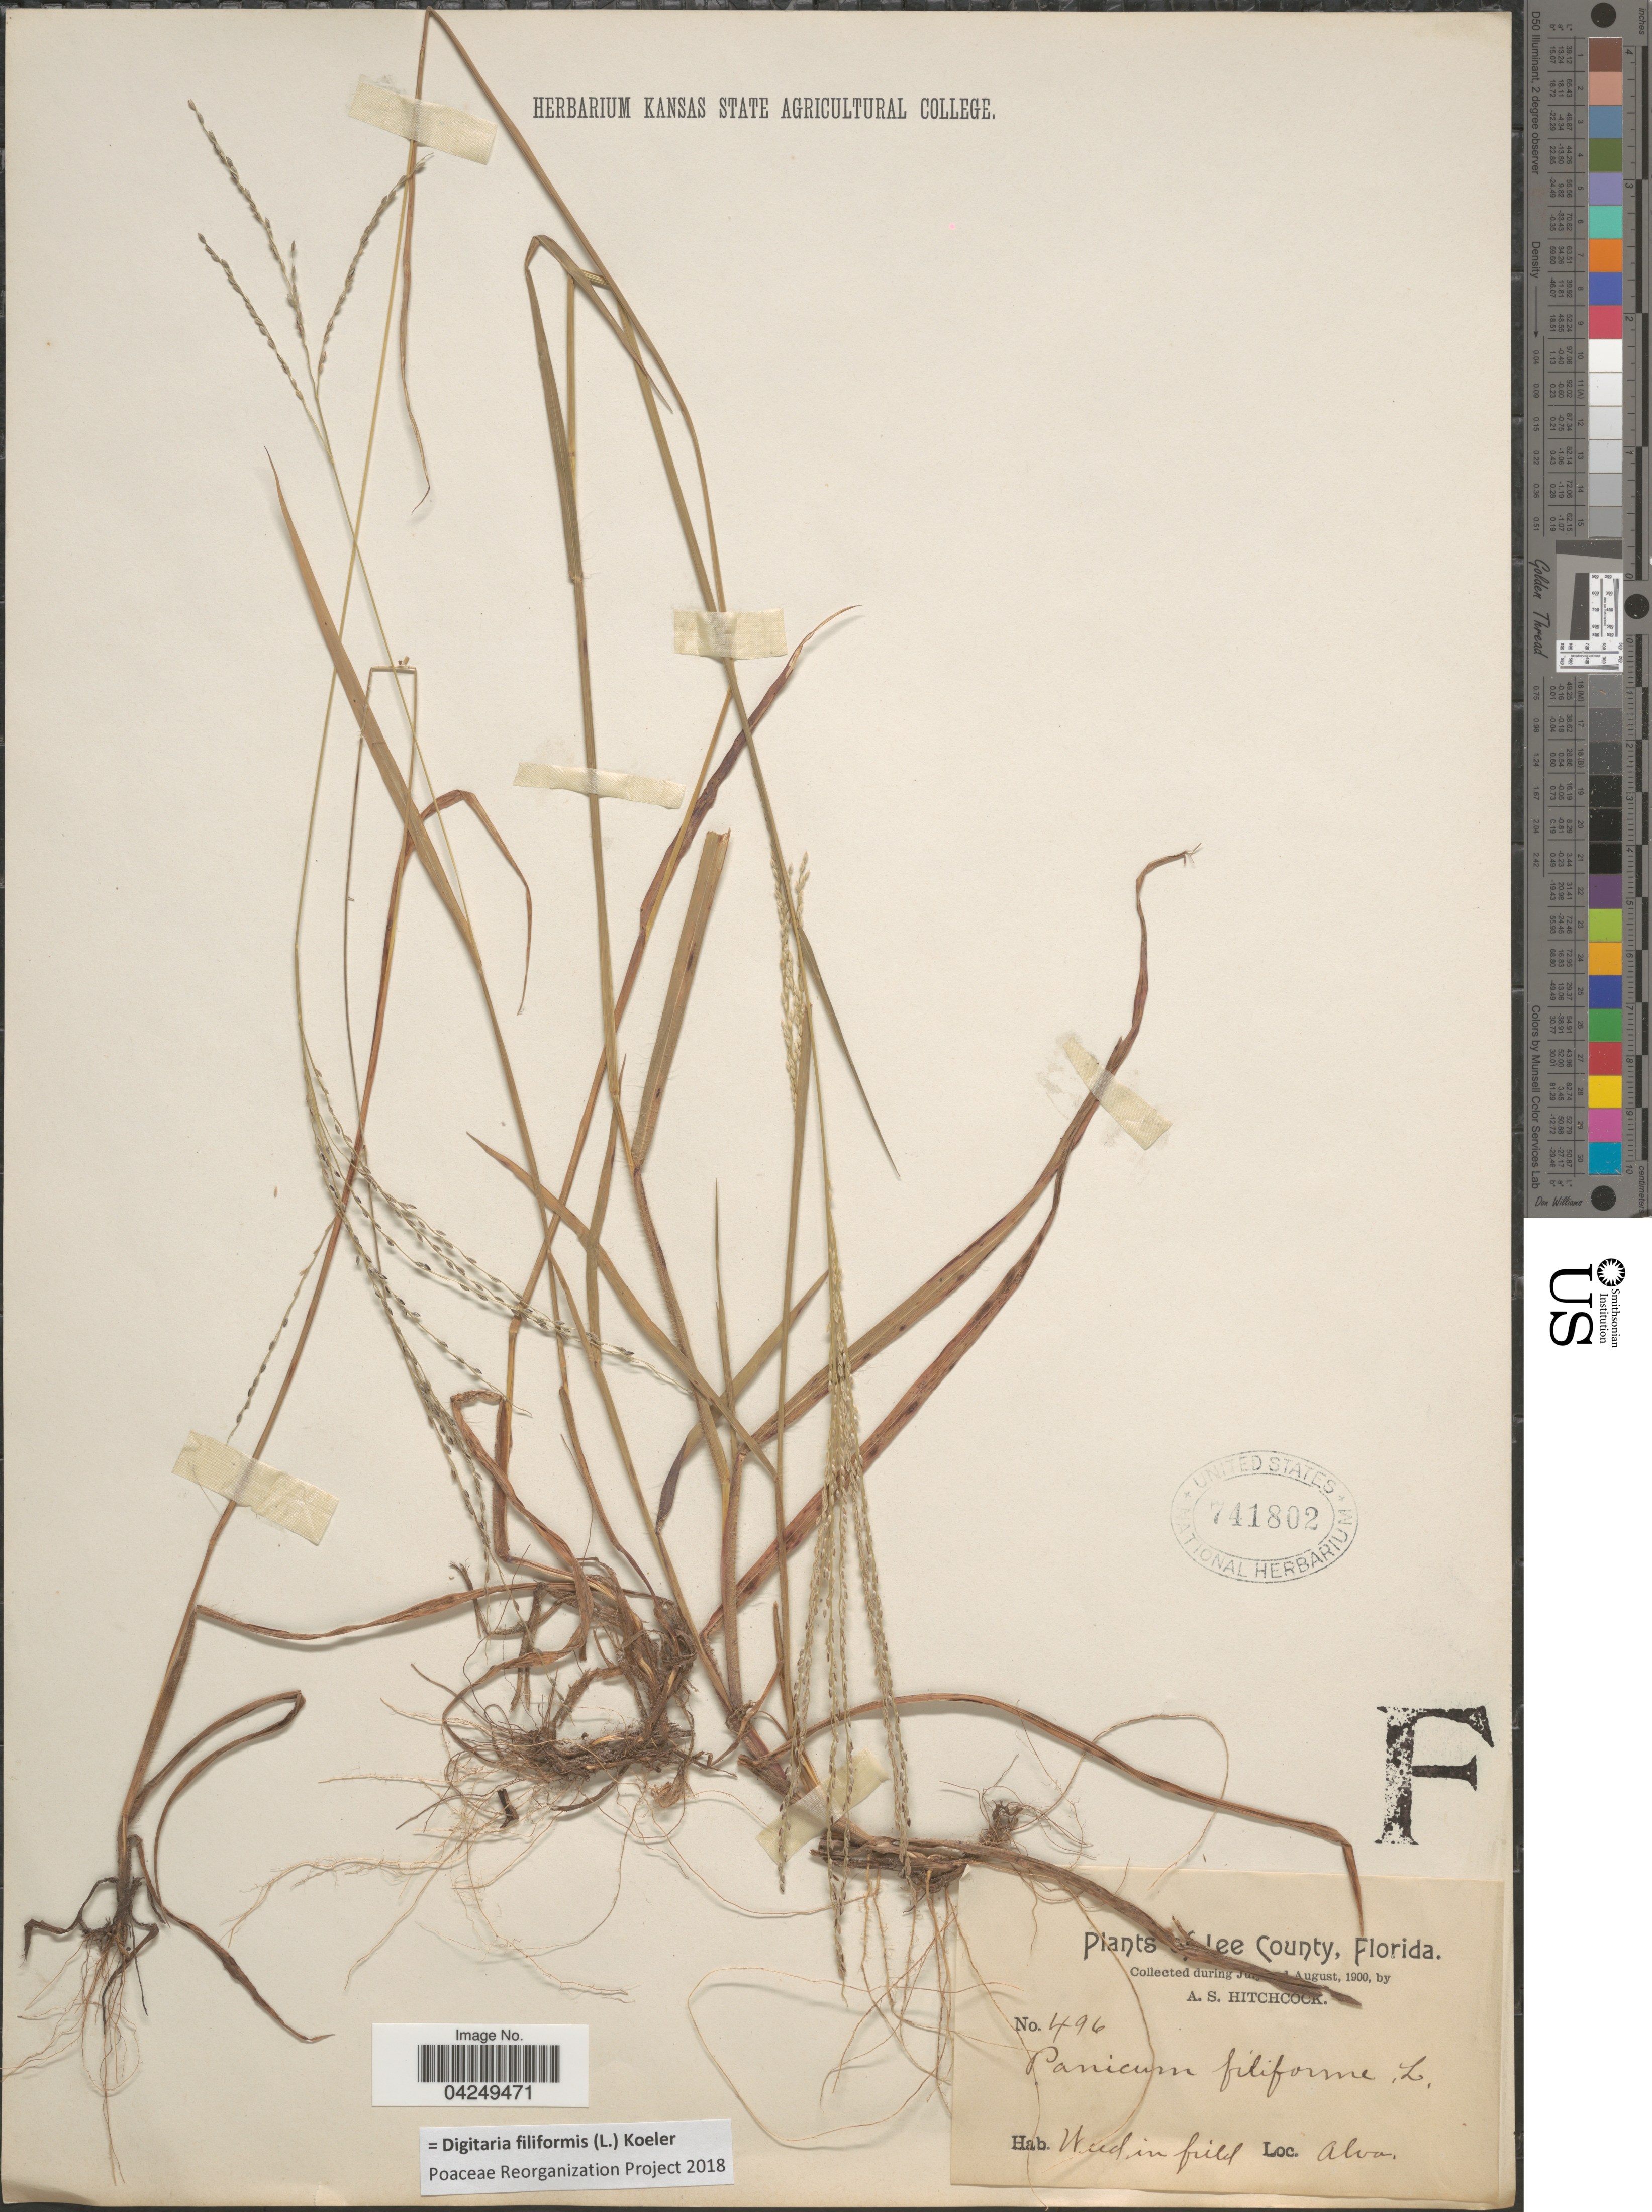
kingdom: Plantae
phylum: Tracheophyta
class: Liliopsida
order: Poales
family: Poaceae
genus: Digitaria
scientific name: Digitaria filiformis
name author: (L.) Koeler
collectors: A. S. Hitchcock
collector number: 496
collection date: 1900-07/1900-08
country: United States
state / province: Florida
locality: Lee County. Weed in field. Alva.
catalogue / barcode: US 741802